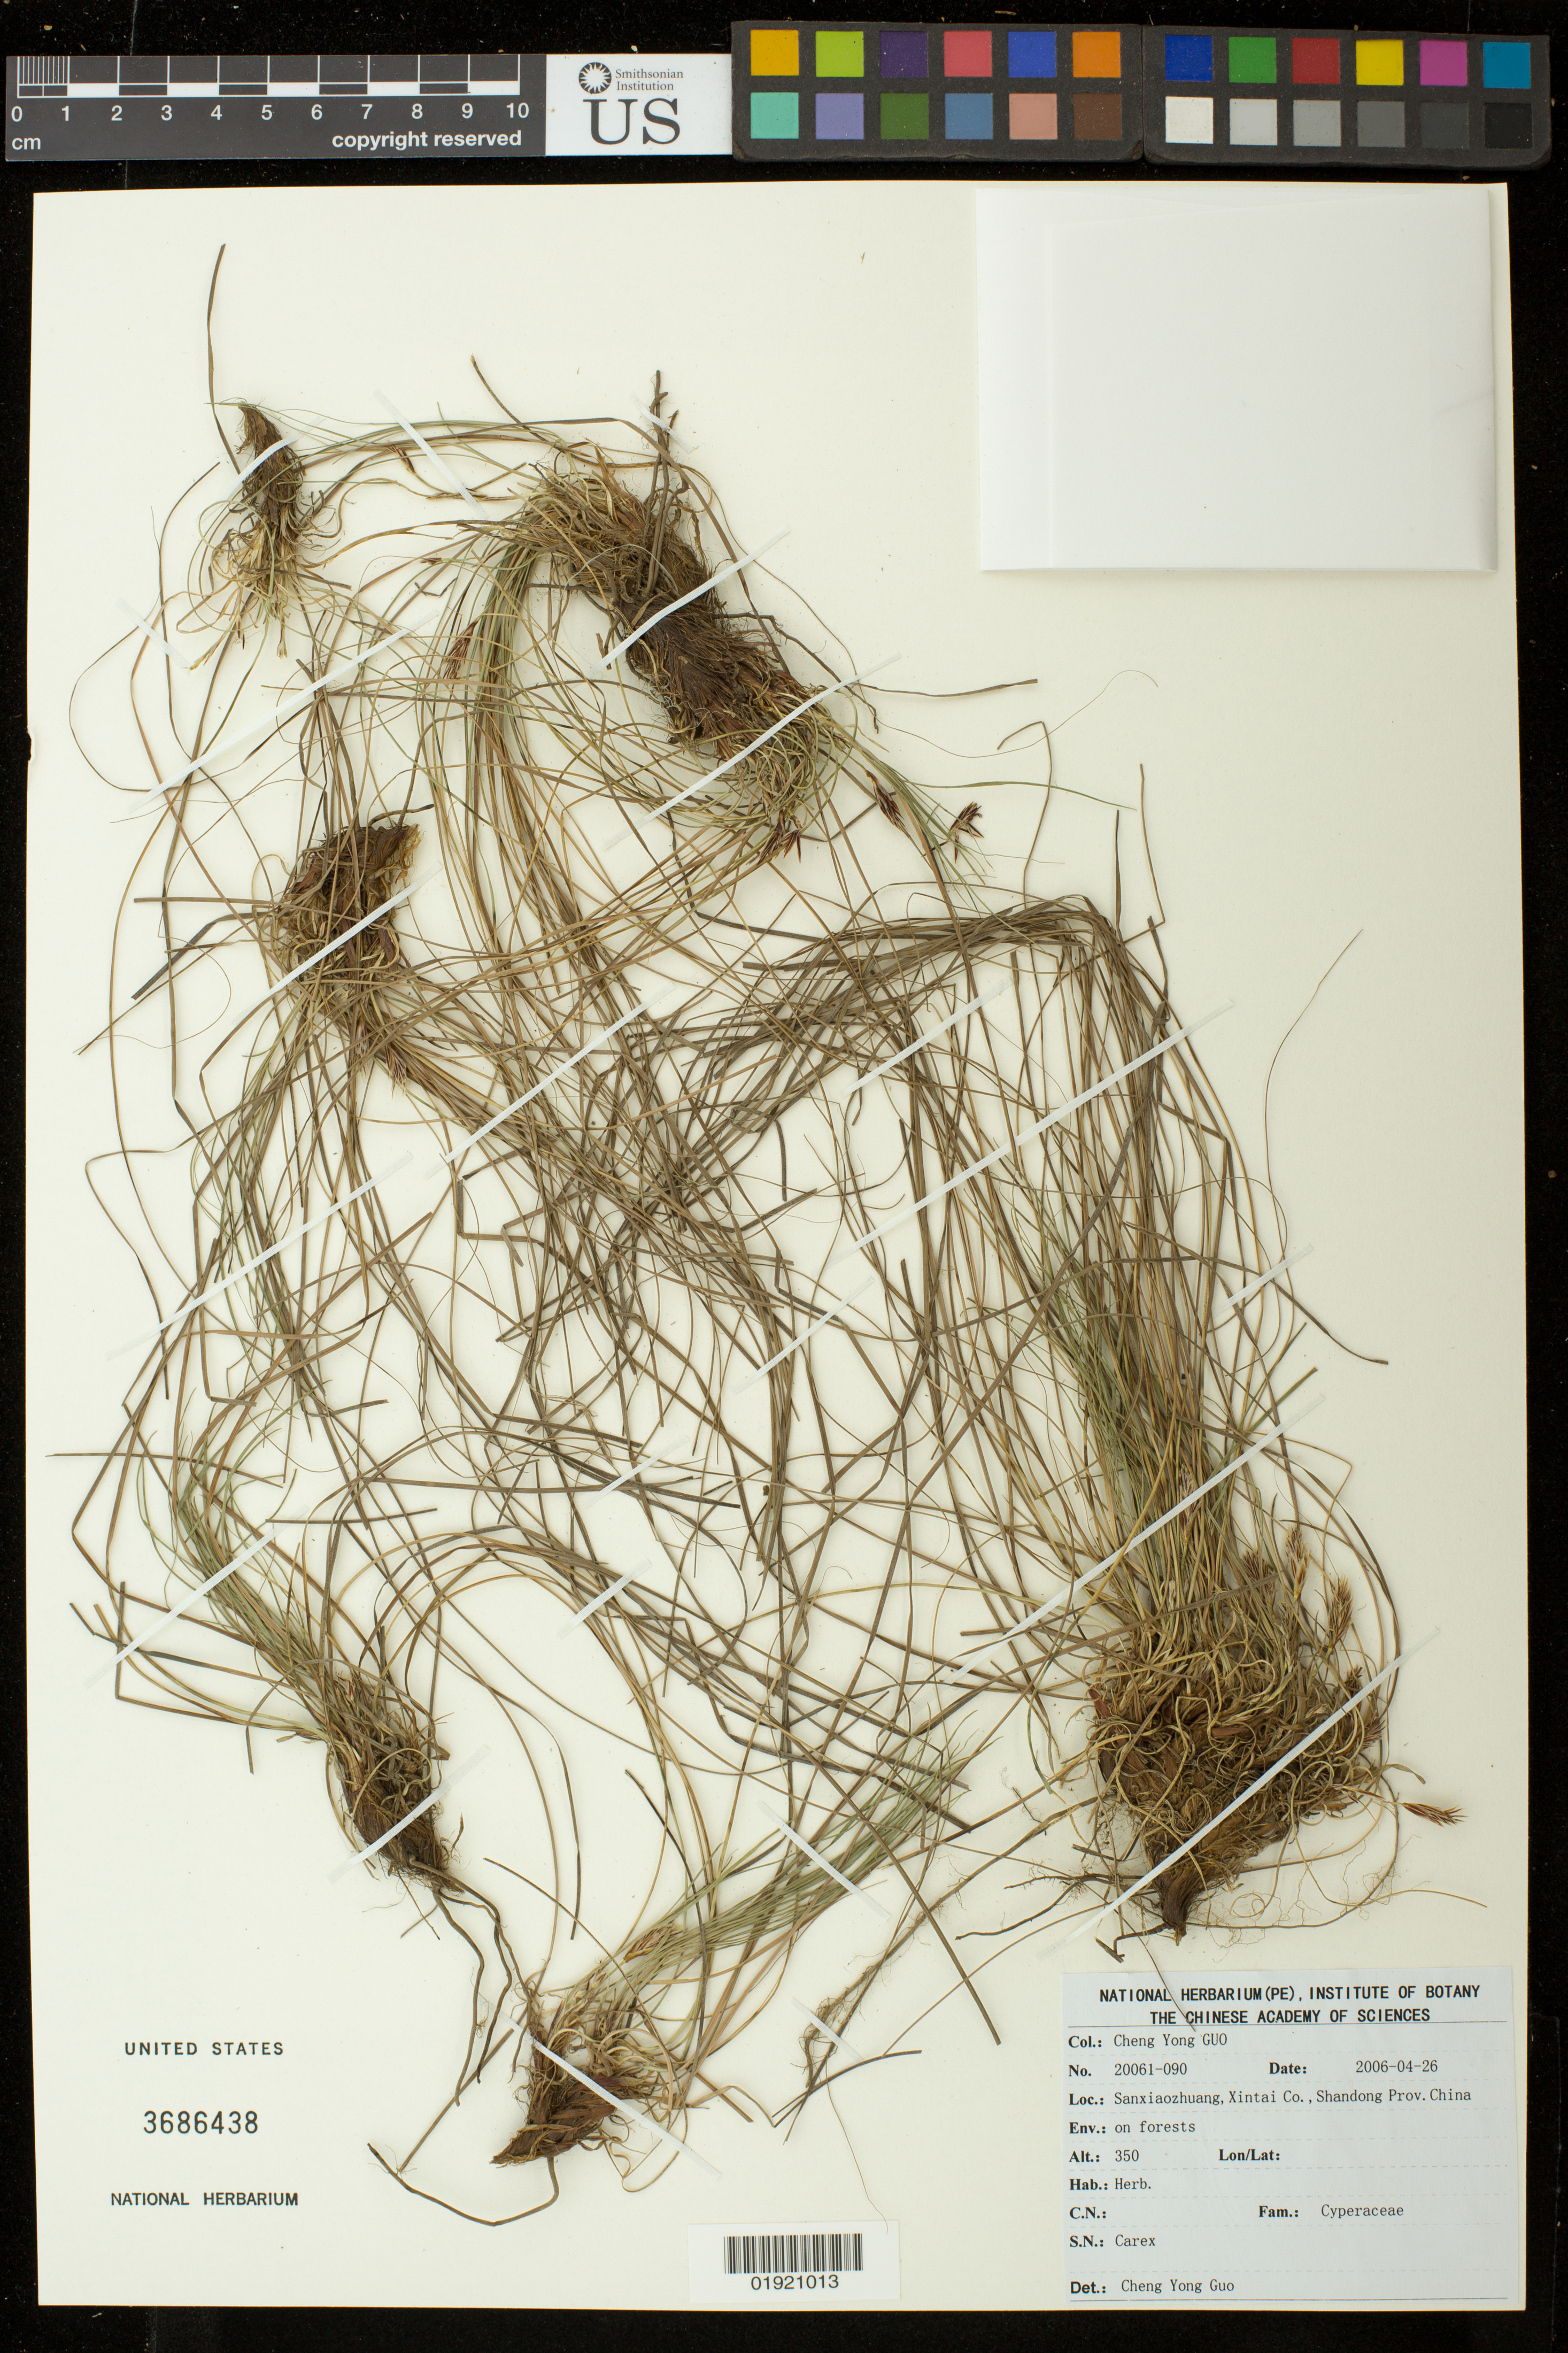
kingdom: Plantae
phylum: Tracheophyta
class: Liliopsida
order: Poales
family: Cyperaceae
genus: Carex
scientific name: Carex sp.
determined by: Guo, Cheng Yong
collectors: C. Y. Guo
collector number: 20061-090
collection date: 2006-04-26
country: China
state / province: Shandong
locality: Sanxiaozhuang, Xintai Co., Shangdong Prov.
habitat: On forests.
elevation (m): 350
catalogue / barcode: US 3686438